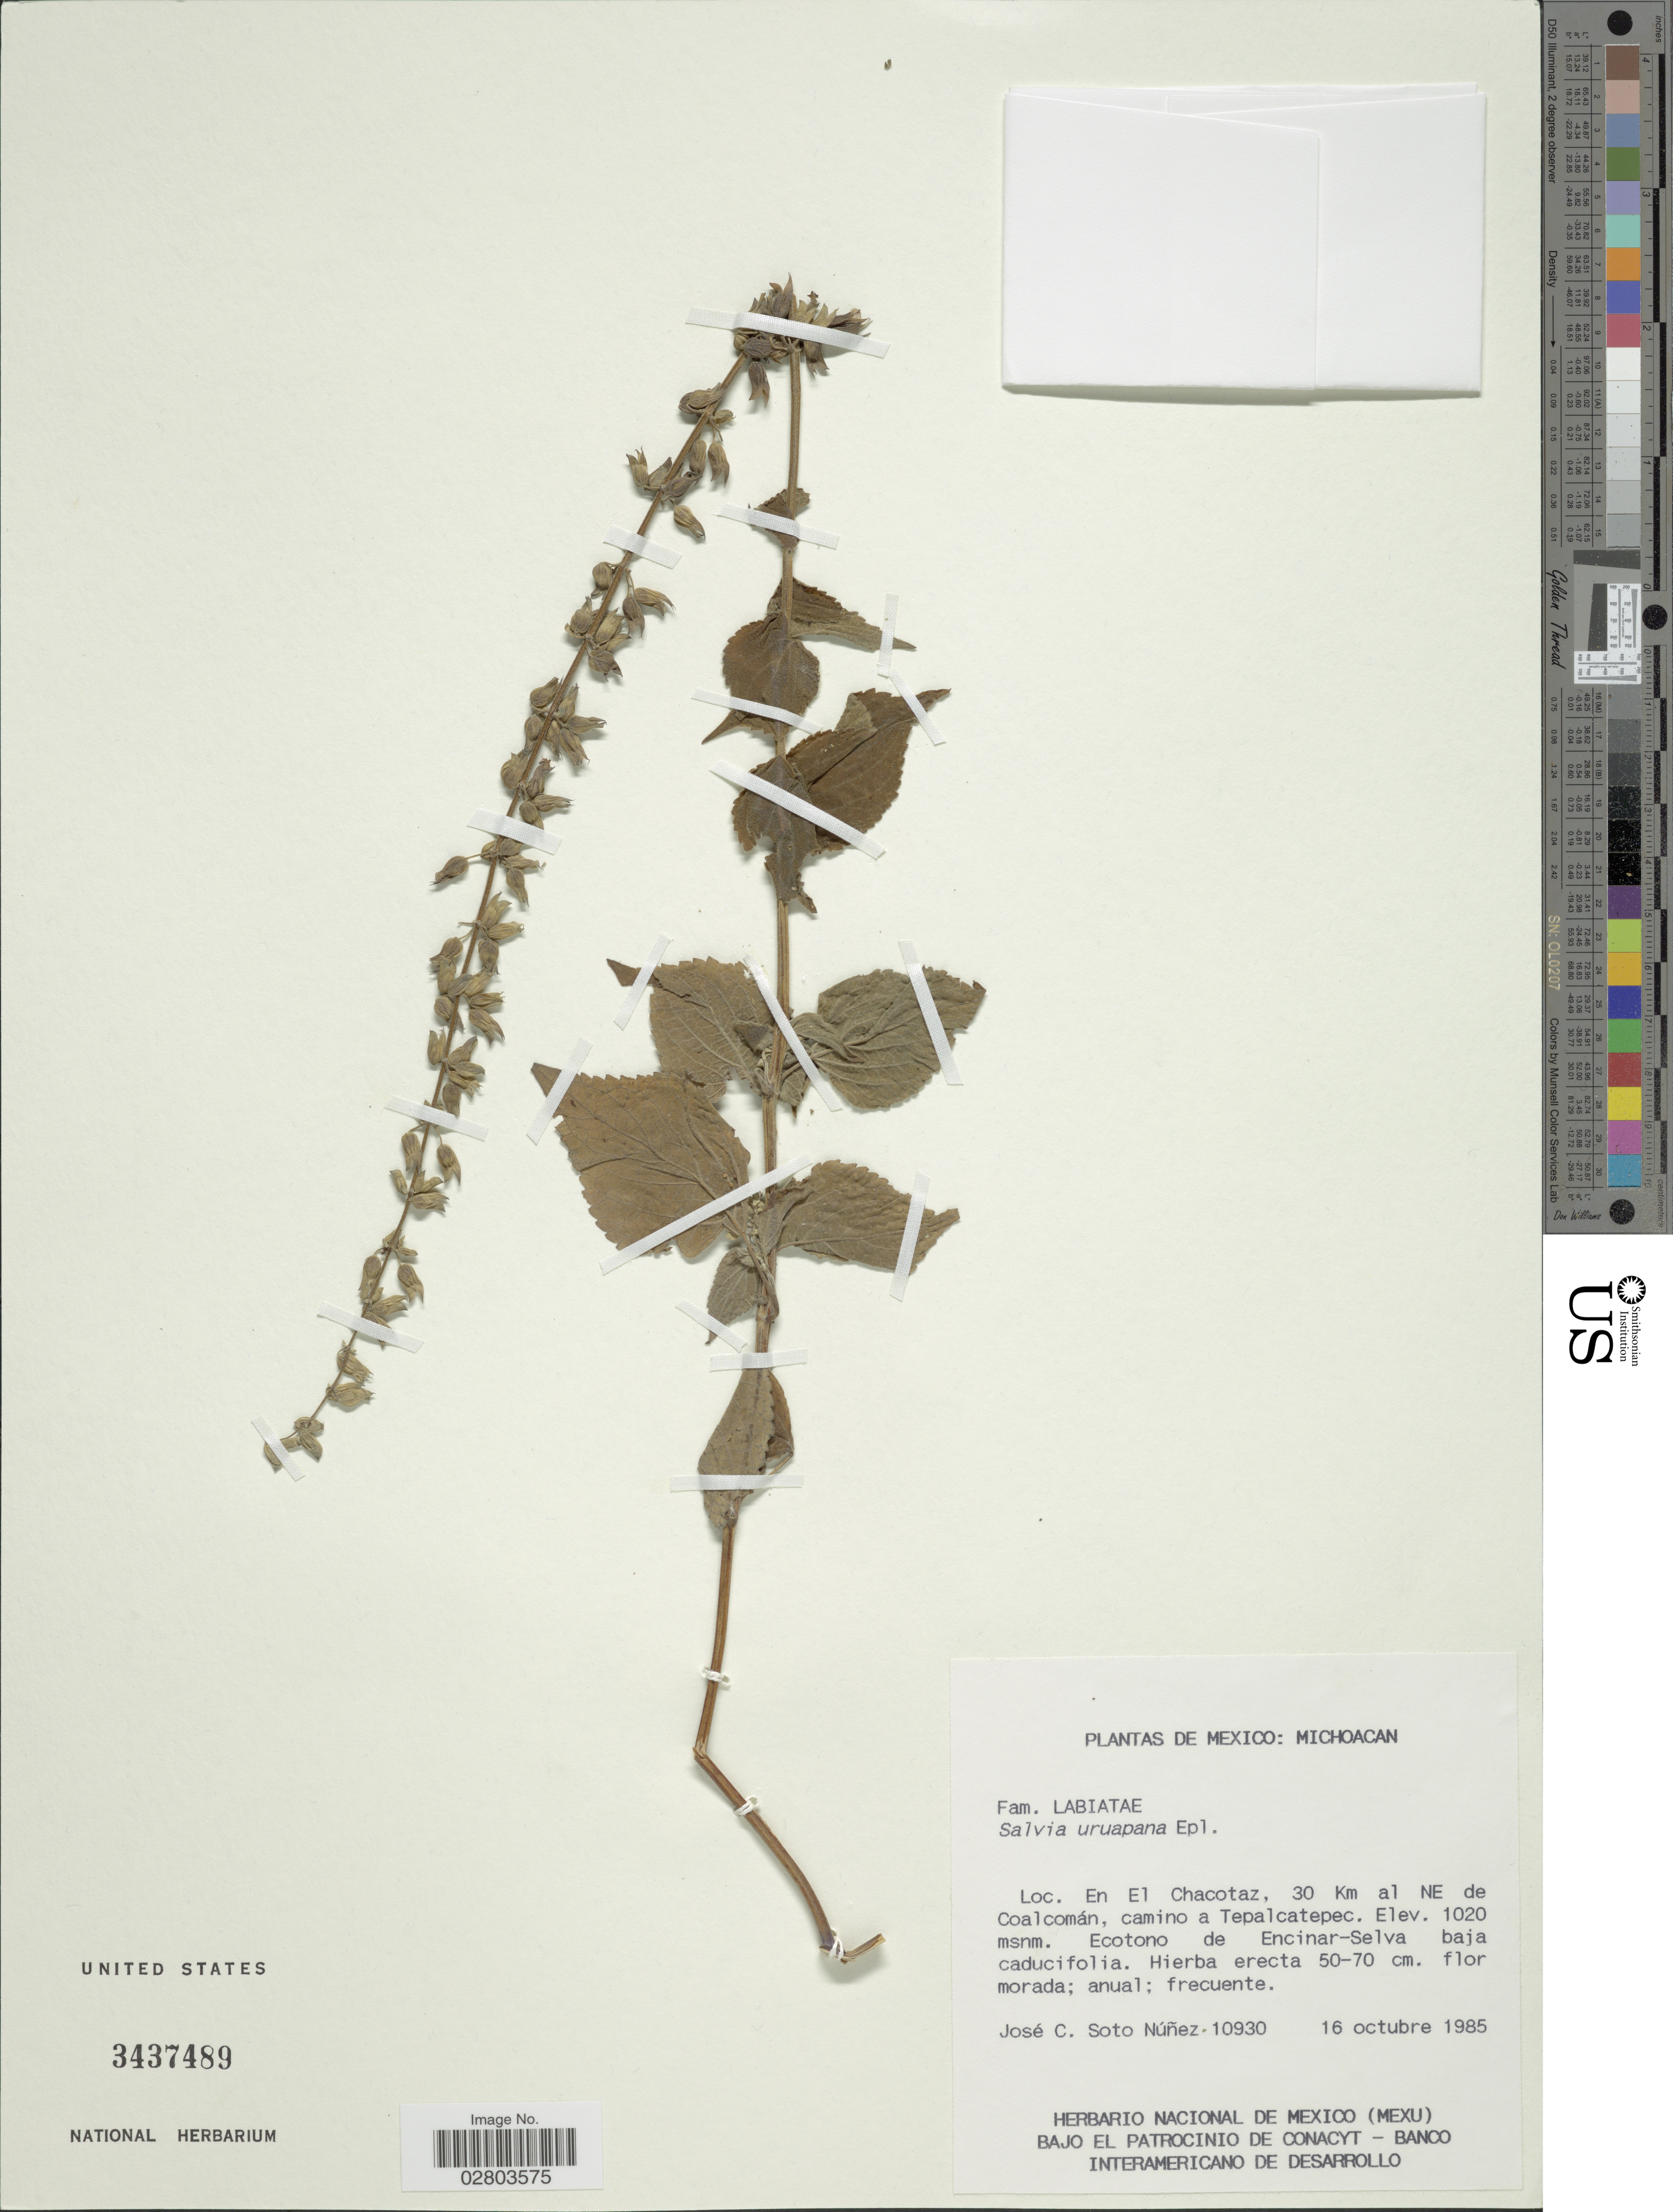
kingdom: Plantae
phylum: Tracheophyta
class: Magnoliopsida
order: Lamiales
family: Lamiaceae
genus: Salvia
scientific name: Salvia uruapana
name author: Fernald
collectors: J. Soto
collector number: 10930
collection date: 1985-10-16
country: Mexico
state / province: Michoacán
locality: En El Chacotaz, 30 Km al NE de Coalcomán, camino a Tepalcatepec. Ecotono de Encinar-Selva baja caducifolia.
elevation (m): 1020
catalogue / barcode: US 3437489